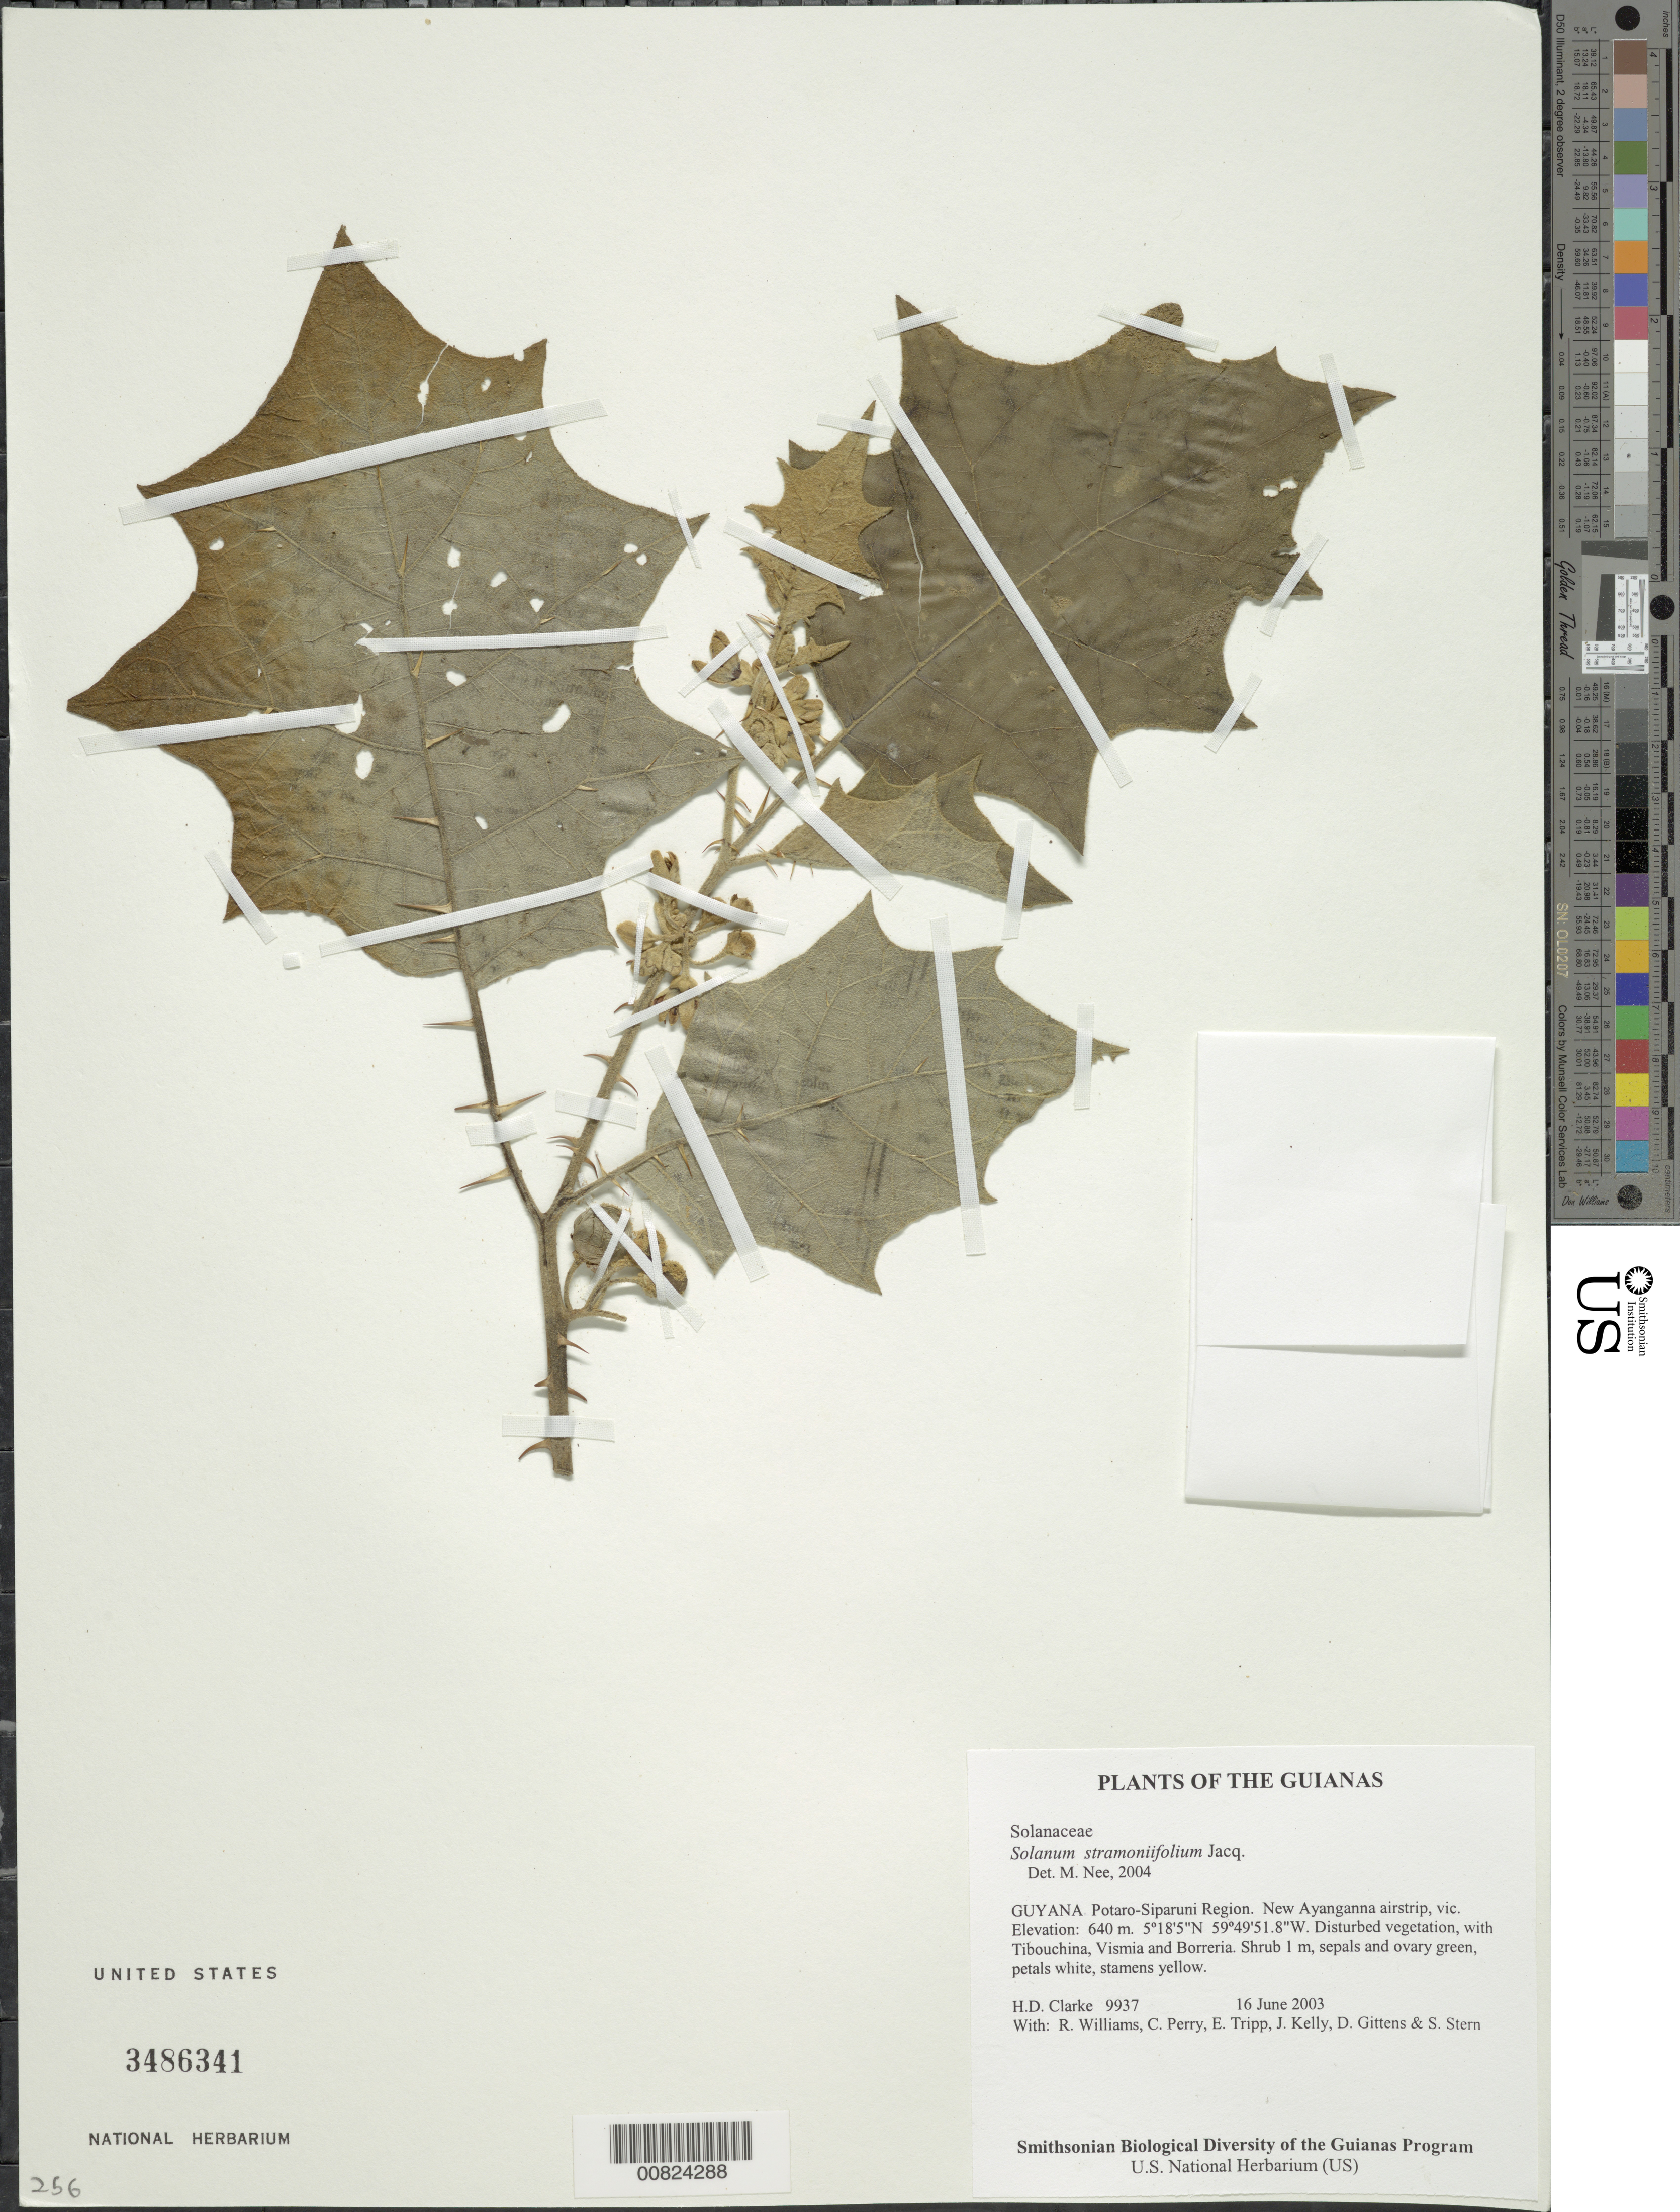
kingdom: Plantae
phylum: Tracheophyta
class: Magnoliopsida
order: Solanales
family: Solanaceae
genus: Solanum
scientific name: Solanum stramoniifolium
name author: Jacq.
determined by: Nee, Michael H.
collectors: H. D. Clarke, R. Williams, C. Perry, E. Tripp, J. Kelly, D. Gittens & S. R. Stern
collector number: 9937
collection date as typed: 16 June 2003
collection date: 2003-06-16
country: Guyana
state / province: Potaro-Siparuni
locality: New Ayanganna airstrip, vic.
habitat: Disturbed vegetation, with Tibouchina, Vismia and Borreria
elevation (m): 640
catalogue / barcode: US 3486341